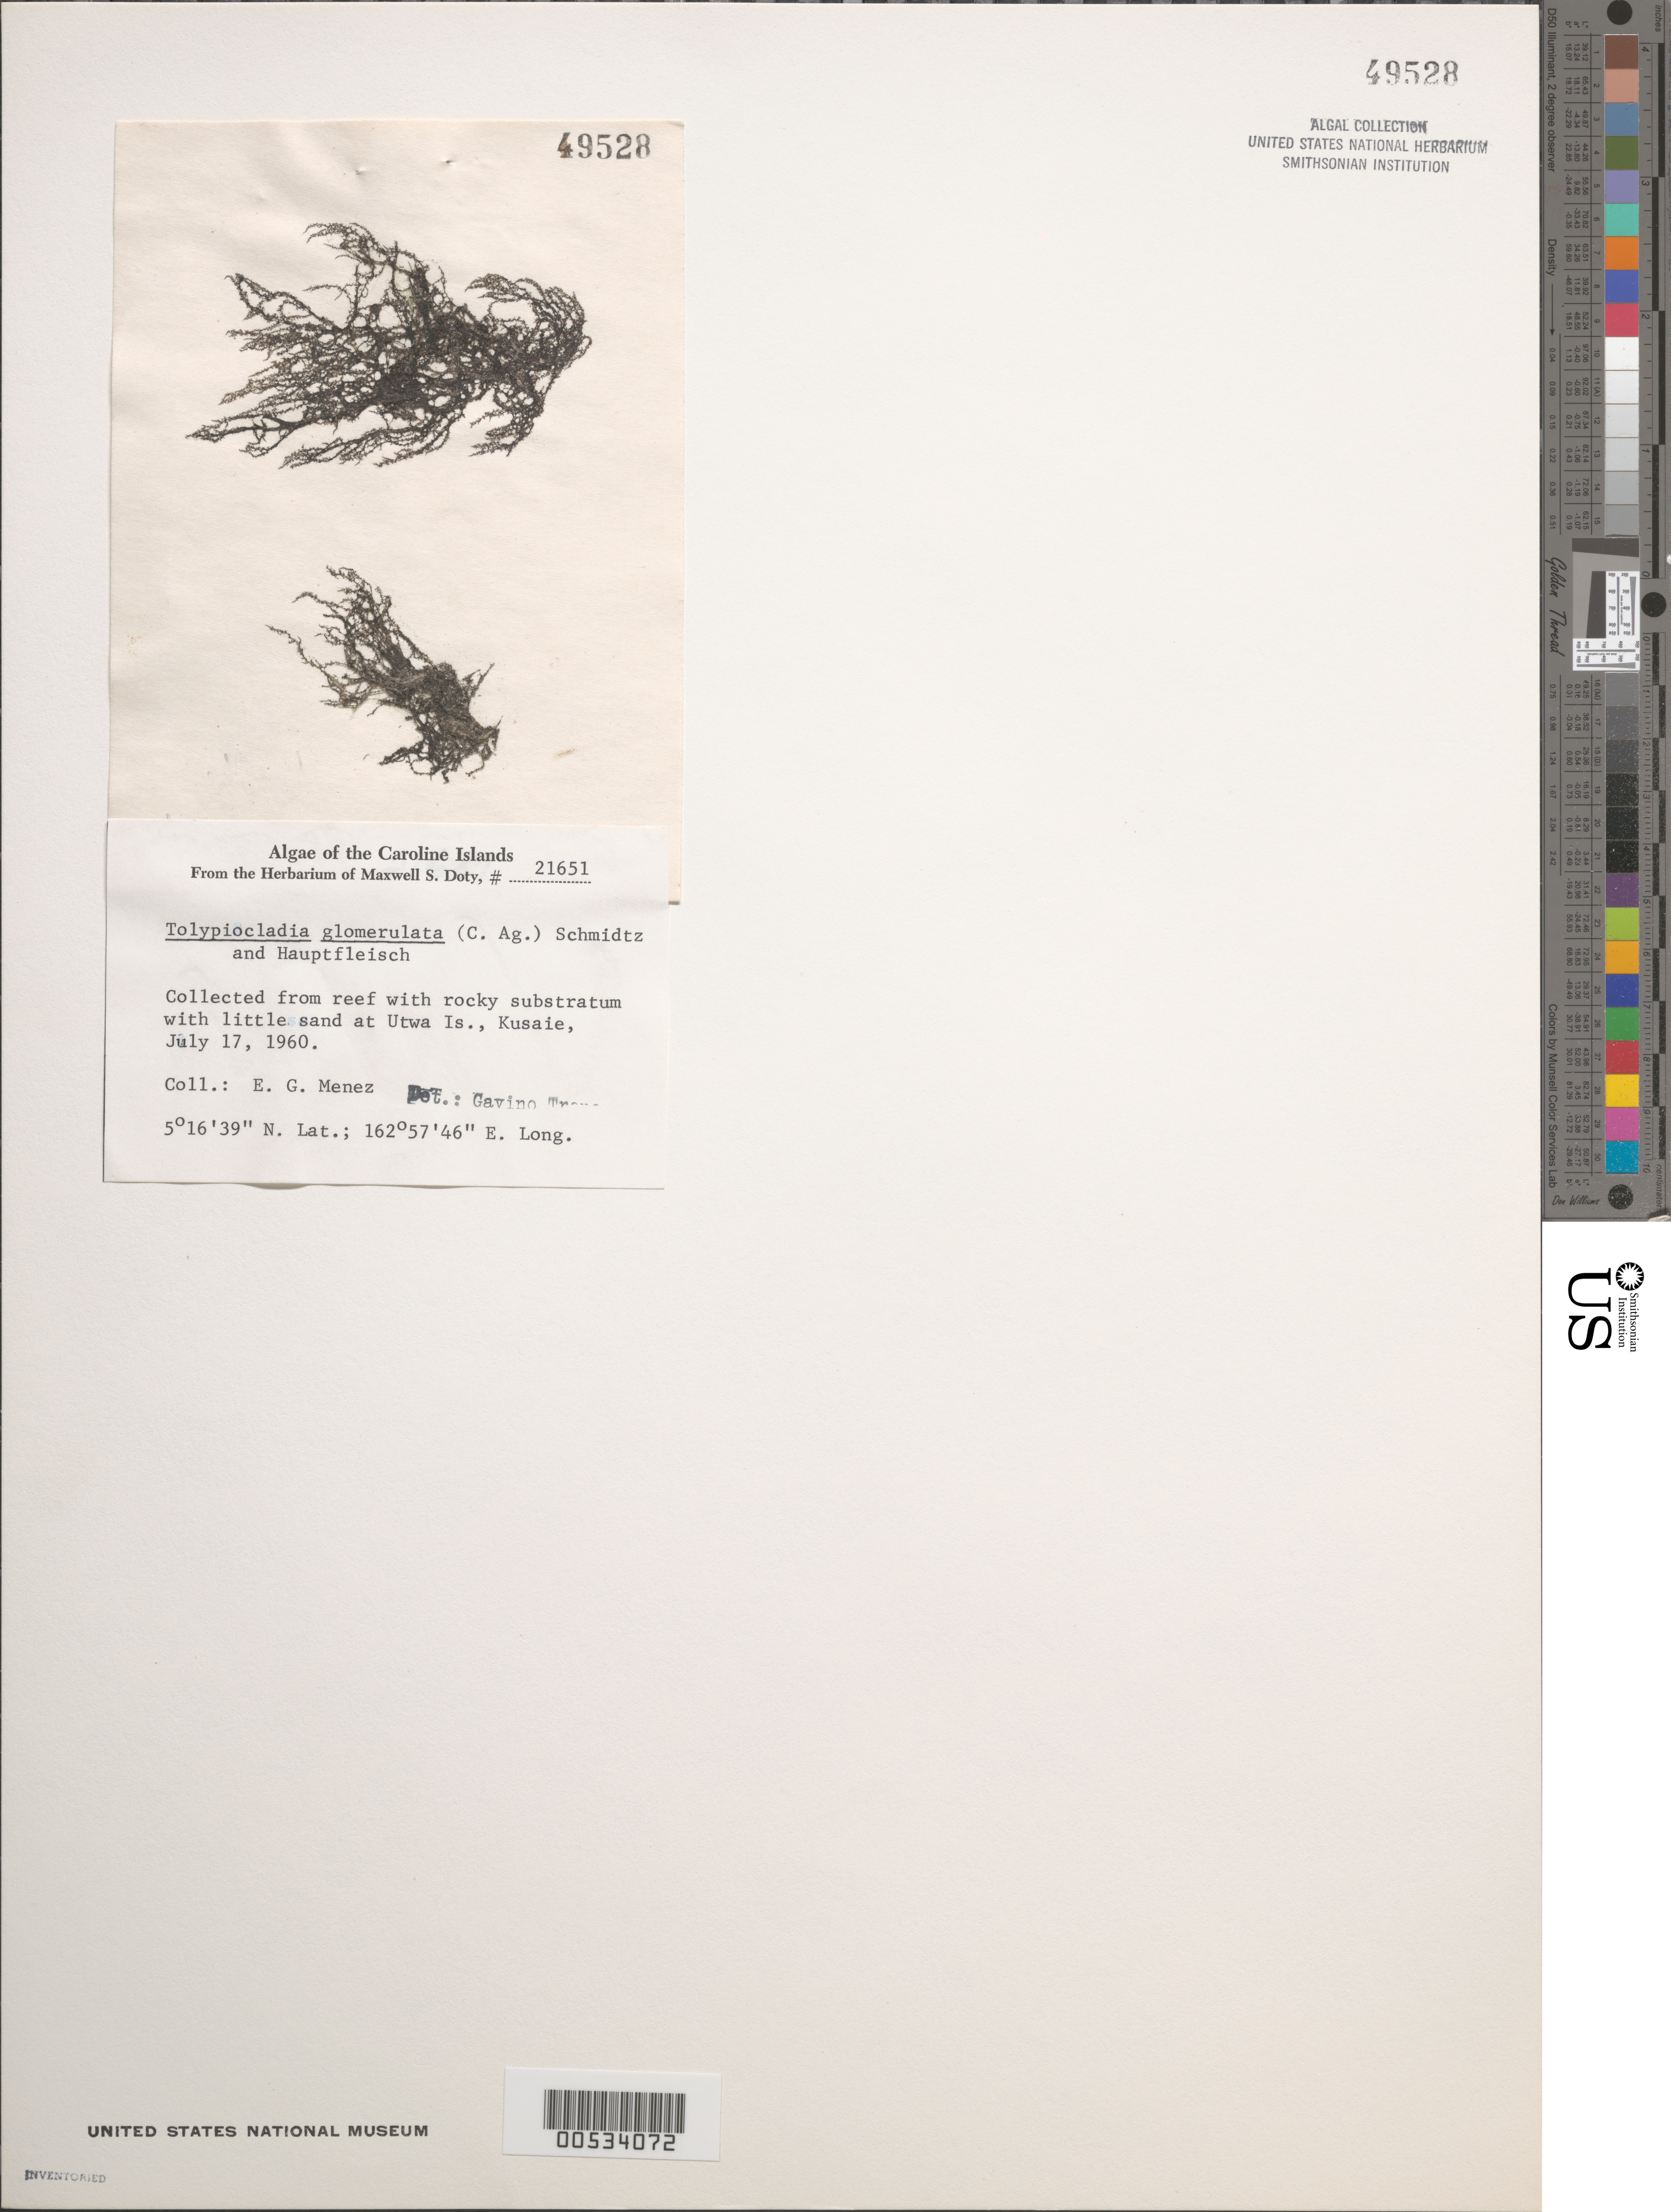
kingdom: Plantae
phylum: Rhodophyta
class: Florideophyceae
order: Ceramiales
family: Rhodomelaceae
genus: Tolypiocladia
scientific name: Tolypiocladia glomerulata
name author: (C. Agardh) F. Schmitz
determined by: Trono, Gavino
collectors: Meñez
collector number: MSD 21651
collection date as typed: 17 Jul 1960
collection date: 1960-07-17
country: Micronesia, Federated States of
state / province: Kosrae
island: Utwa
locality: Utwa Island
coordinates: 5 16' 39" N, 162 57' 46" E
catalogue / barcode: US 49528